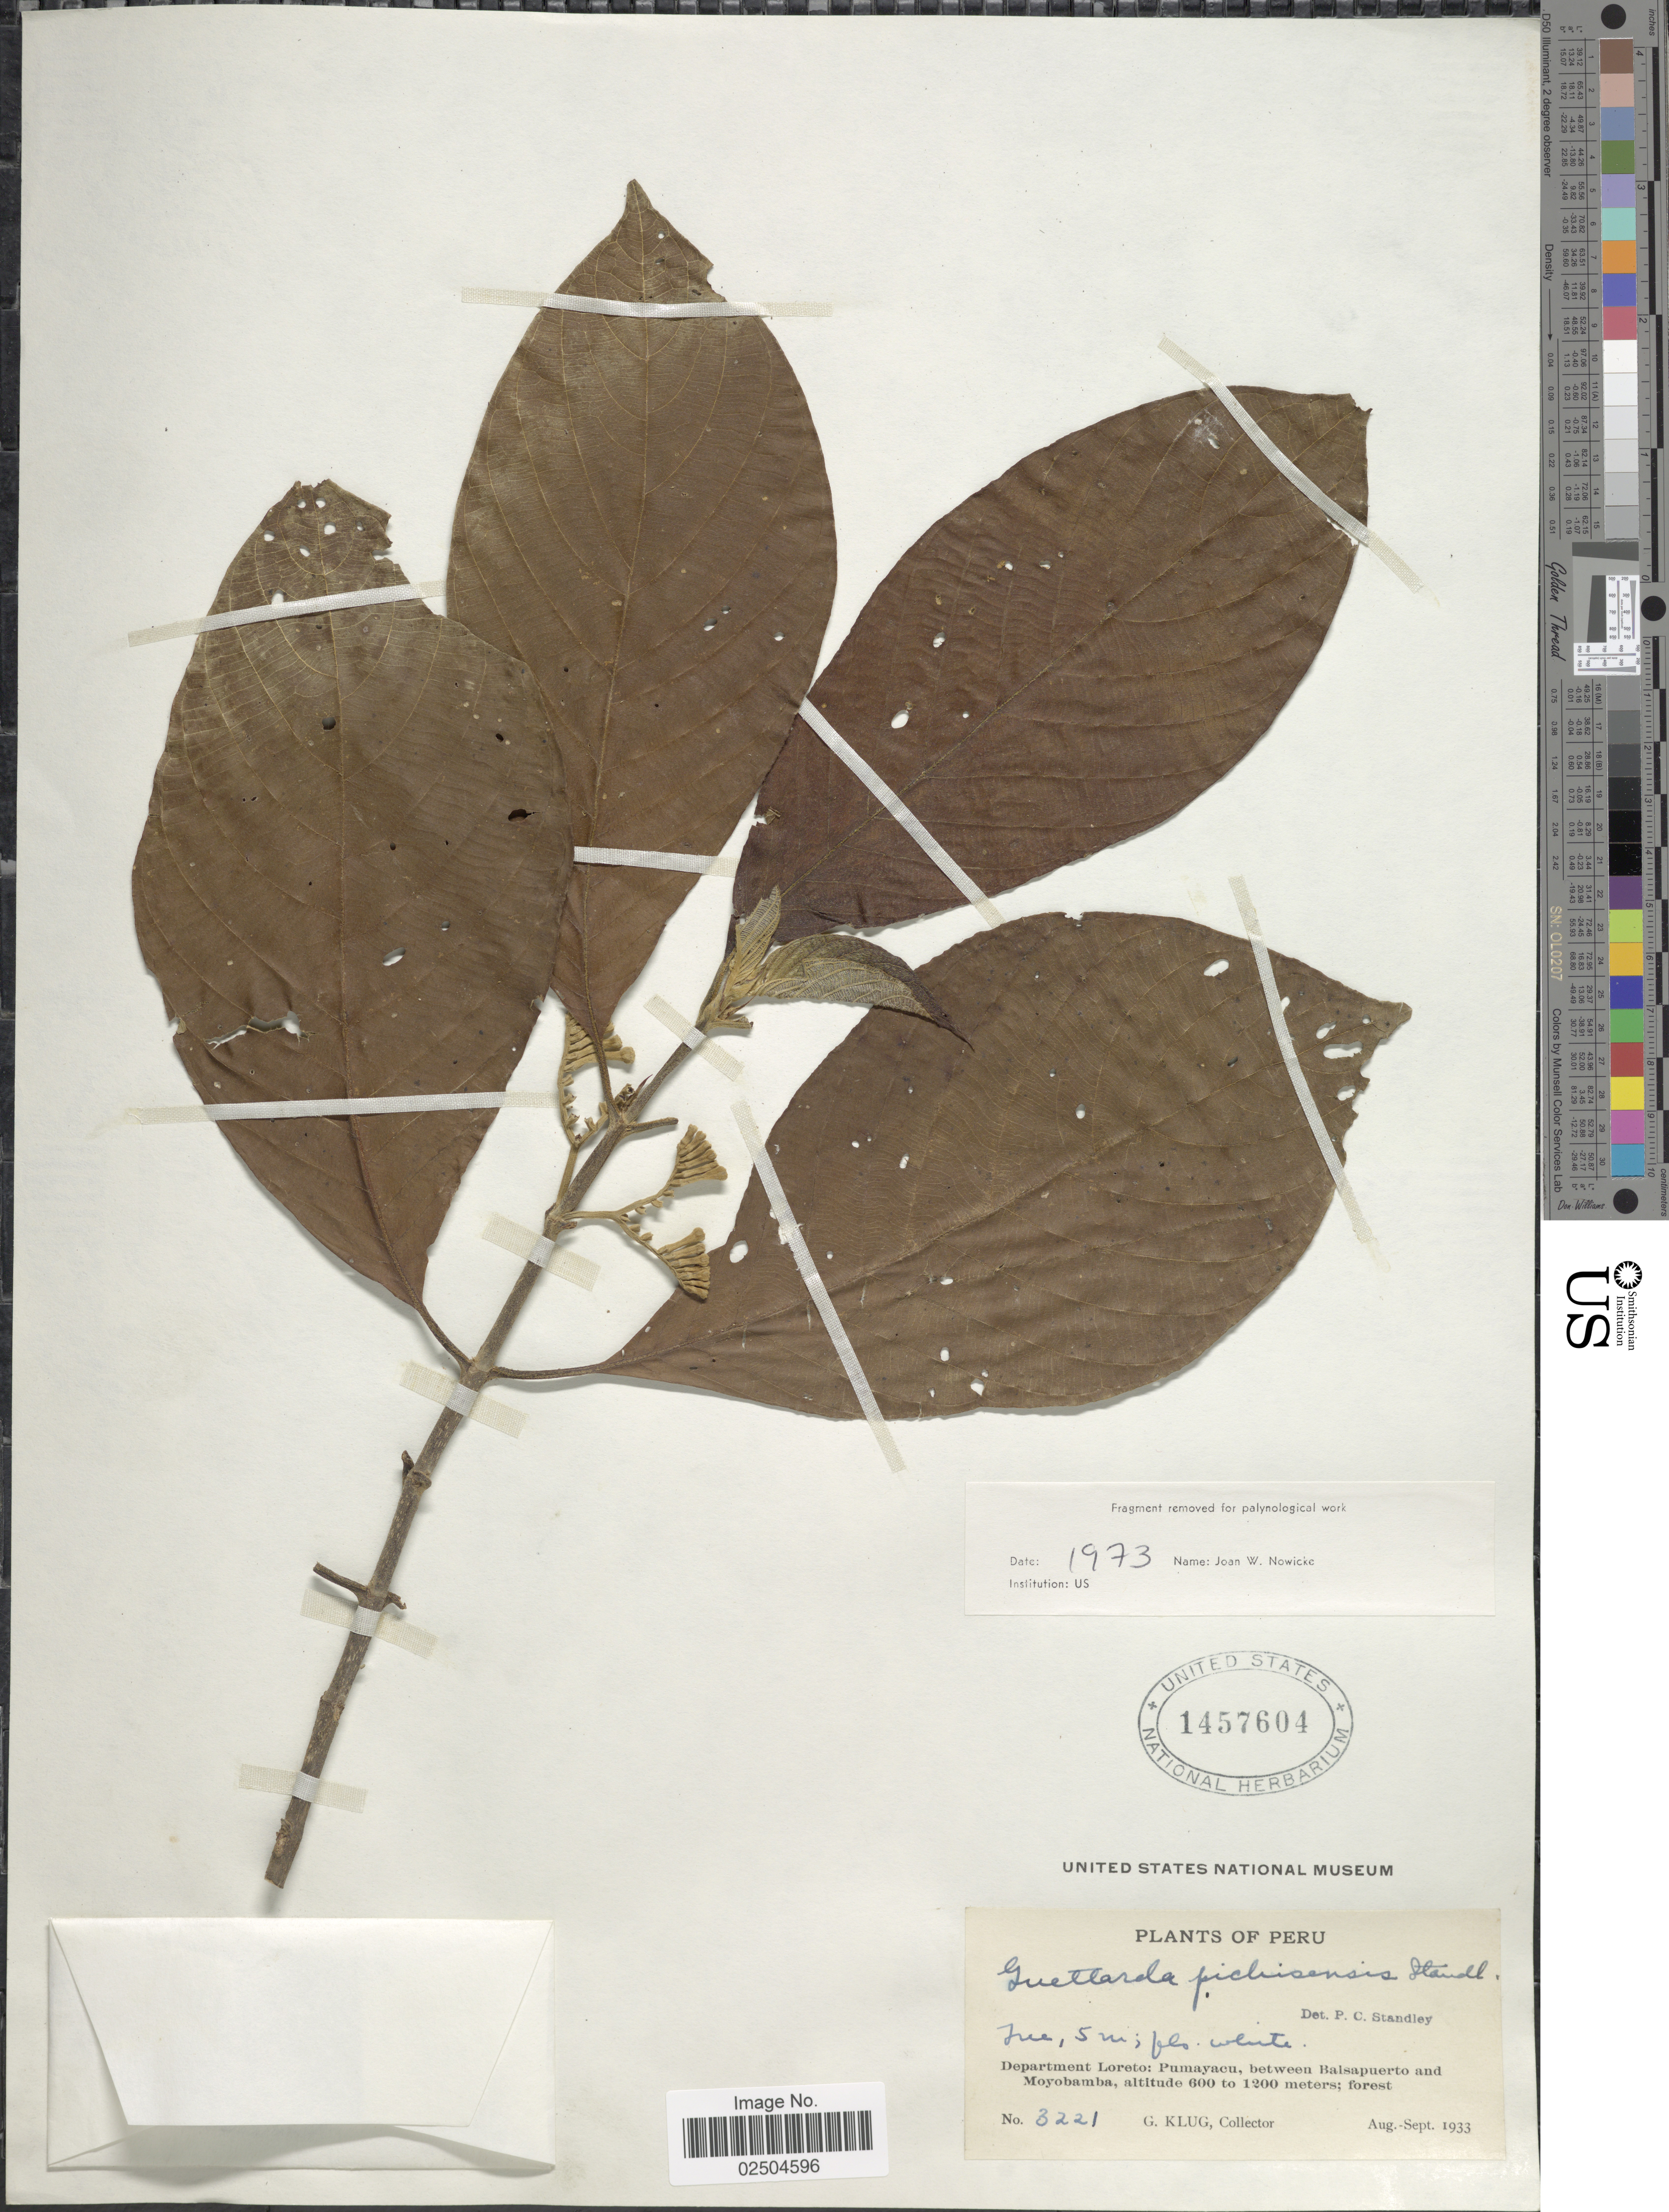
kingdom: Plantae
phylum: Tracheophyta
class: Magnoliopsida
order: Gentianales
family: Rubiaceae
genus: Guettarda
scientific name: Guettarda pichisensis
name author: Standl.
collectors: G. Klug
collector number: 3221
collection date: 1933-08/1933-09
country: Peru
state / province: Loreto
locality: Department Loreto: Pumayacu, between Baisapuerto and Moyobamba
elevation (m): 600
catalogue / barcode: US 1457604